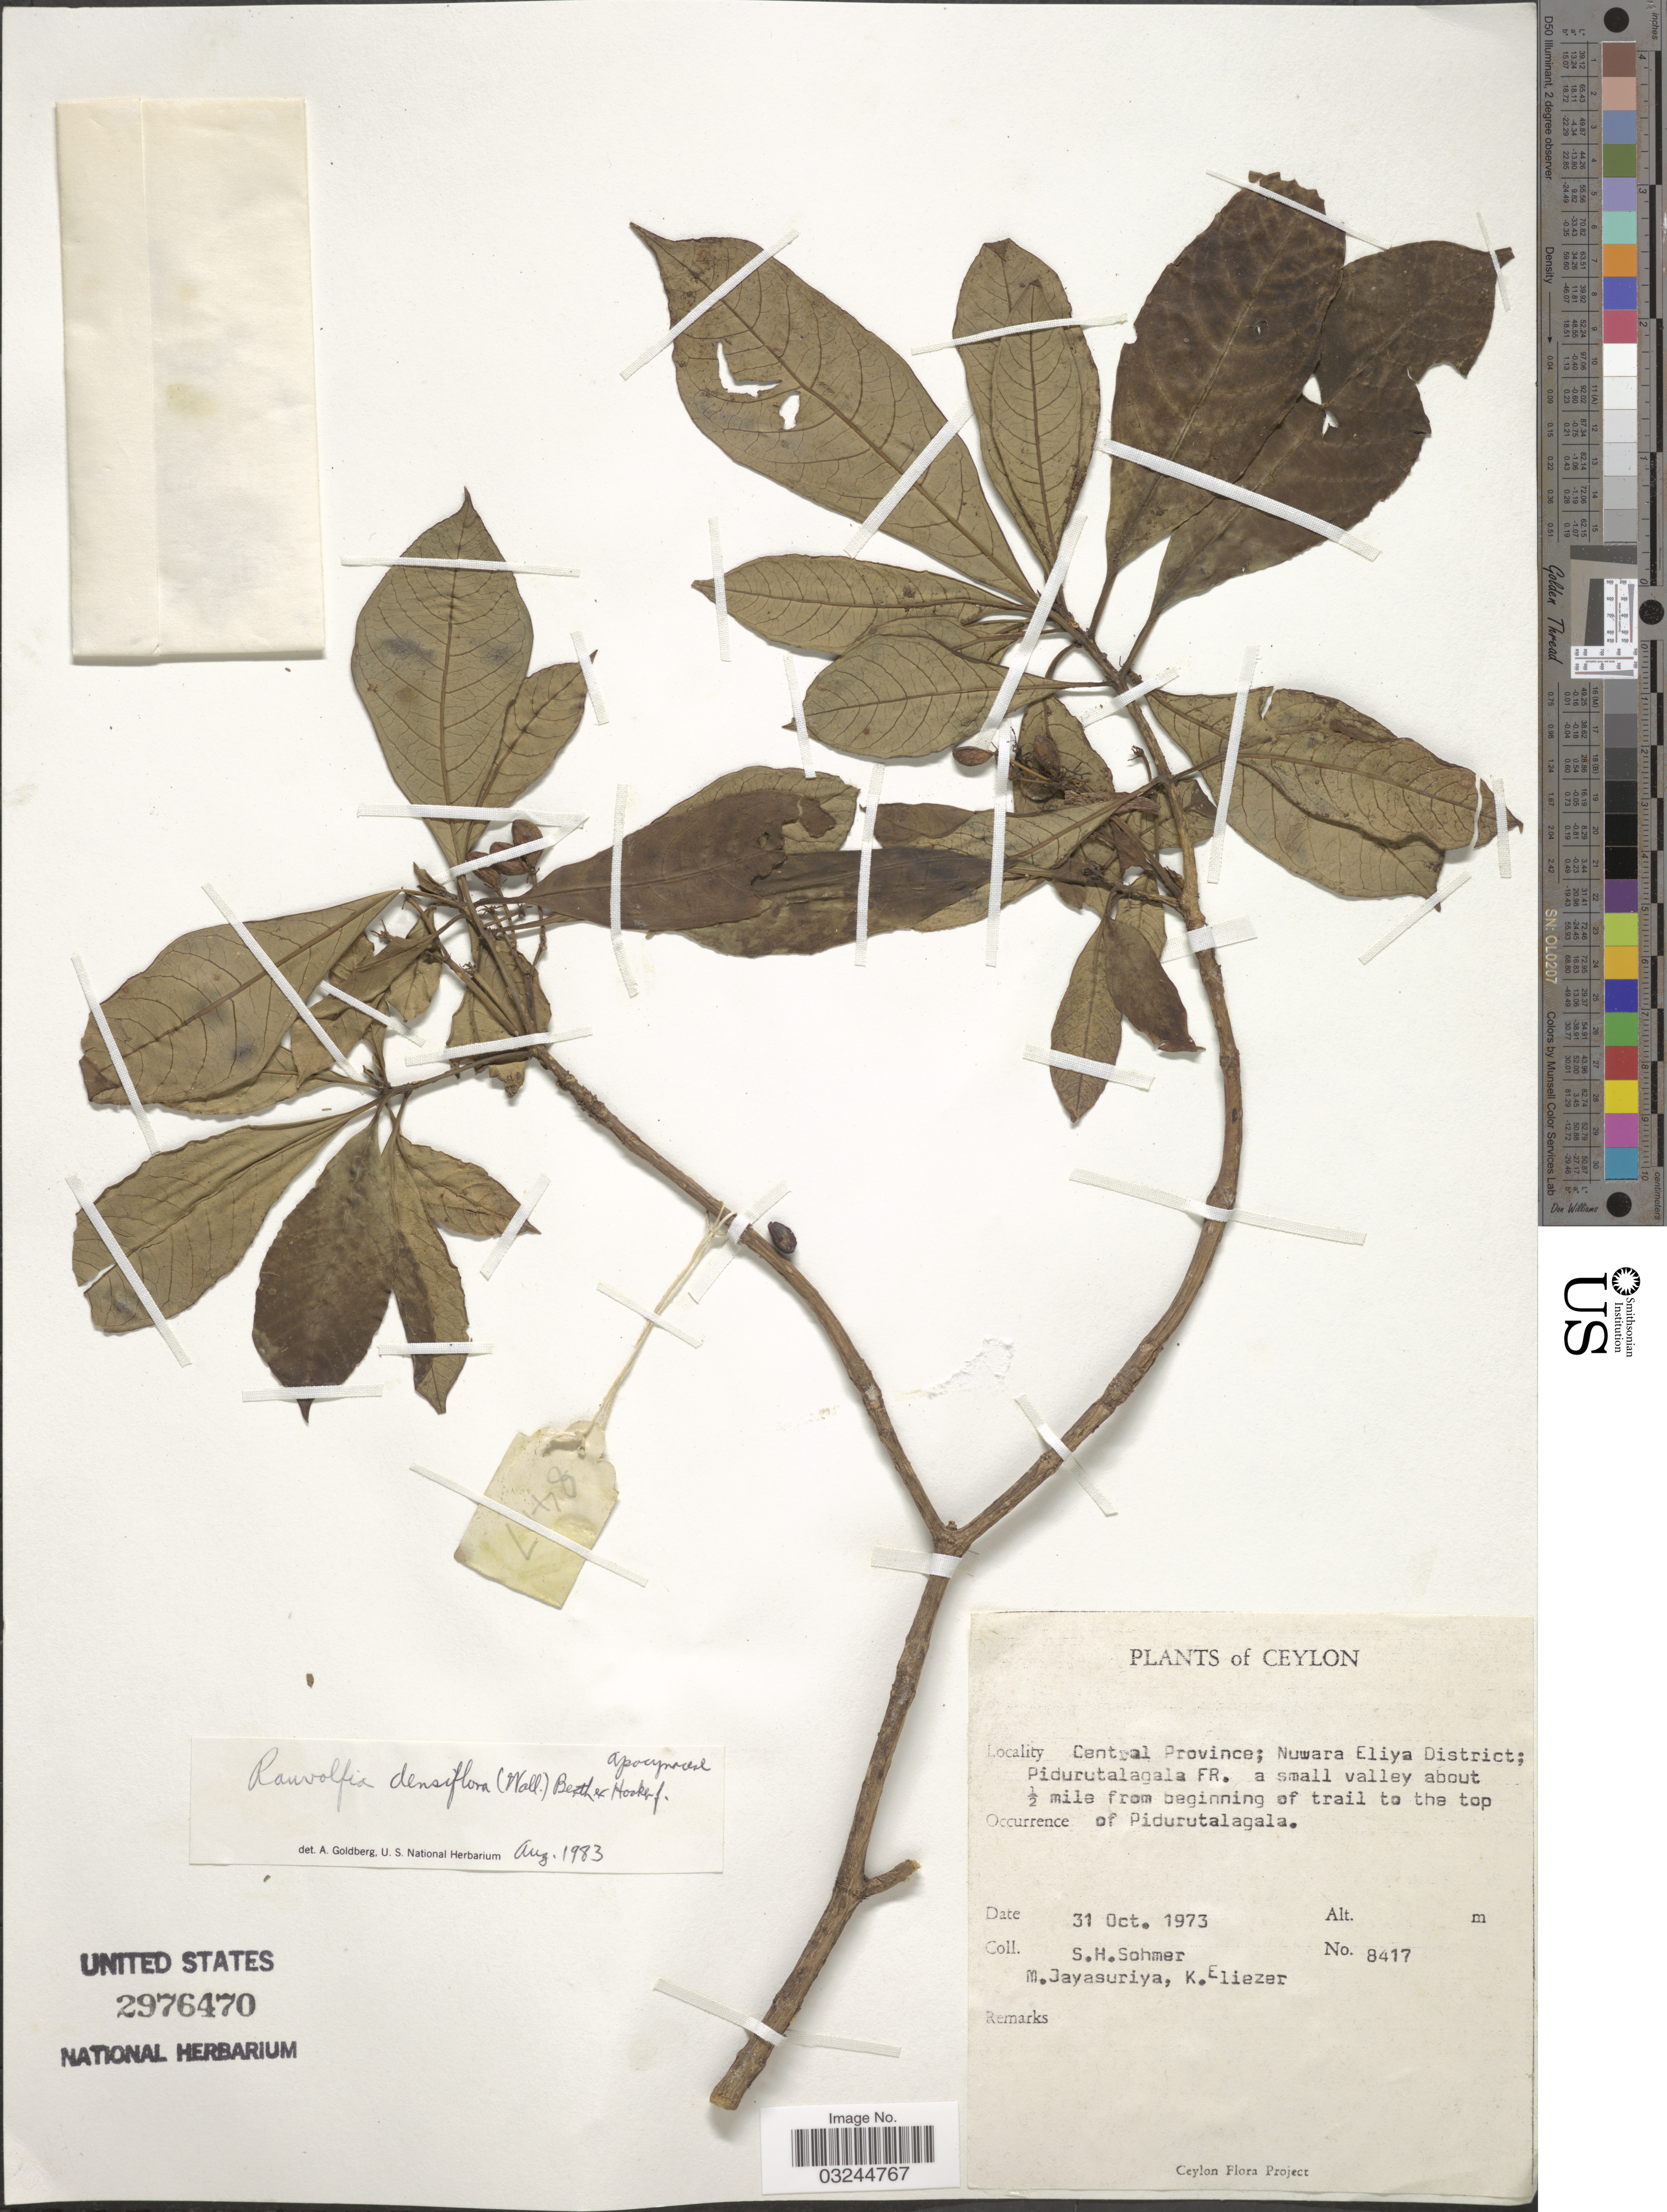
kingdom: Plantae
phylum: Tracheophyta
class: Magnoliopsida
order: Gentianales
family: Apocynaceae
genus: Rauvolfia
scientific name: Rauvolfia densiflora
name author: (Wall.) Benth. ex Hook. f.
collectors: S. H. Sohmer, M. Jayasuriya & K. Eliezer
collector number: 8417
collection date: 1973-10-31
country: Sri Lanka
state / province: Central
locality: Ceylon. Nuwara Eliya District; Pidurutalagala FR. a small valley about ½ mile from beginning of trail to the top of Pidurutalagala.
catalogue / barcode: US 2976470